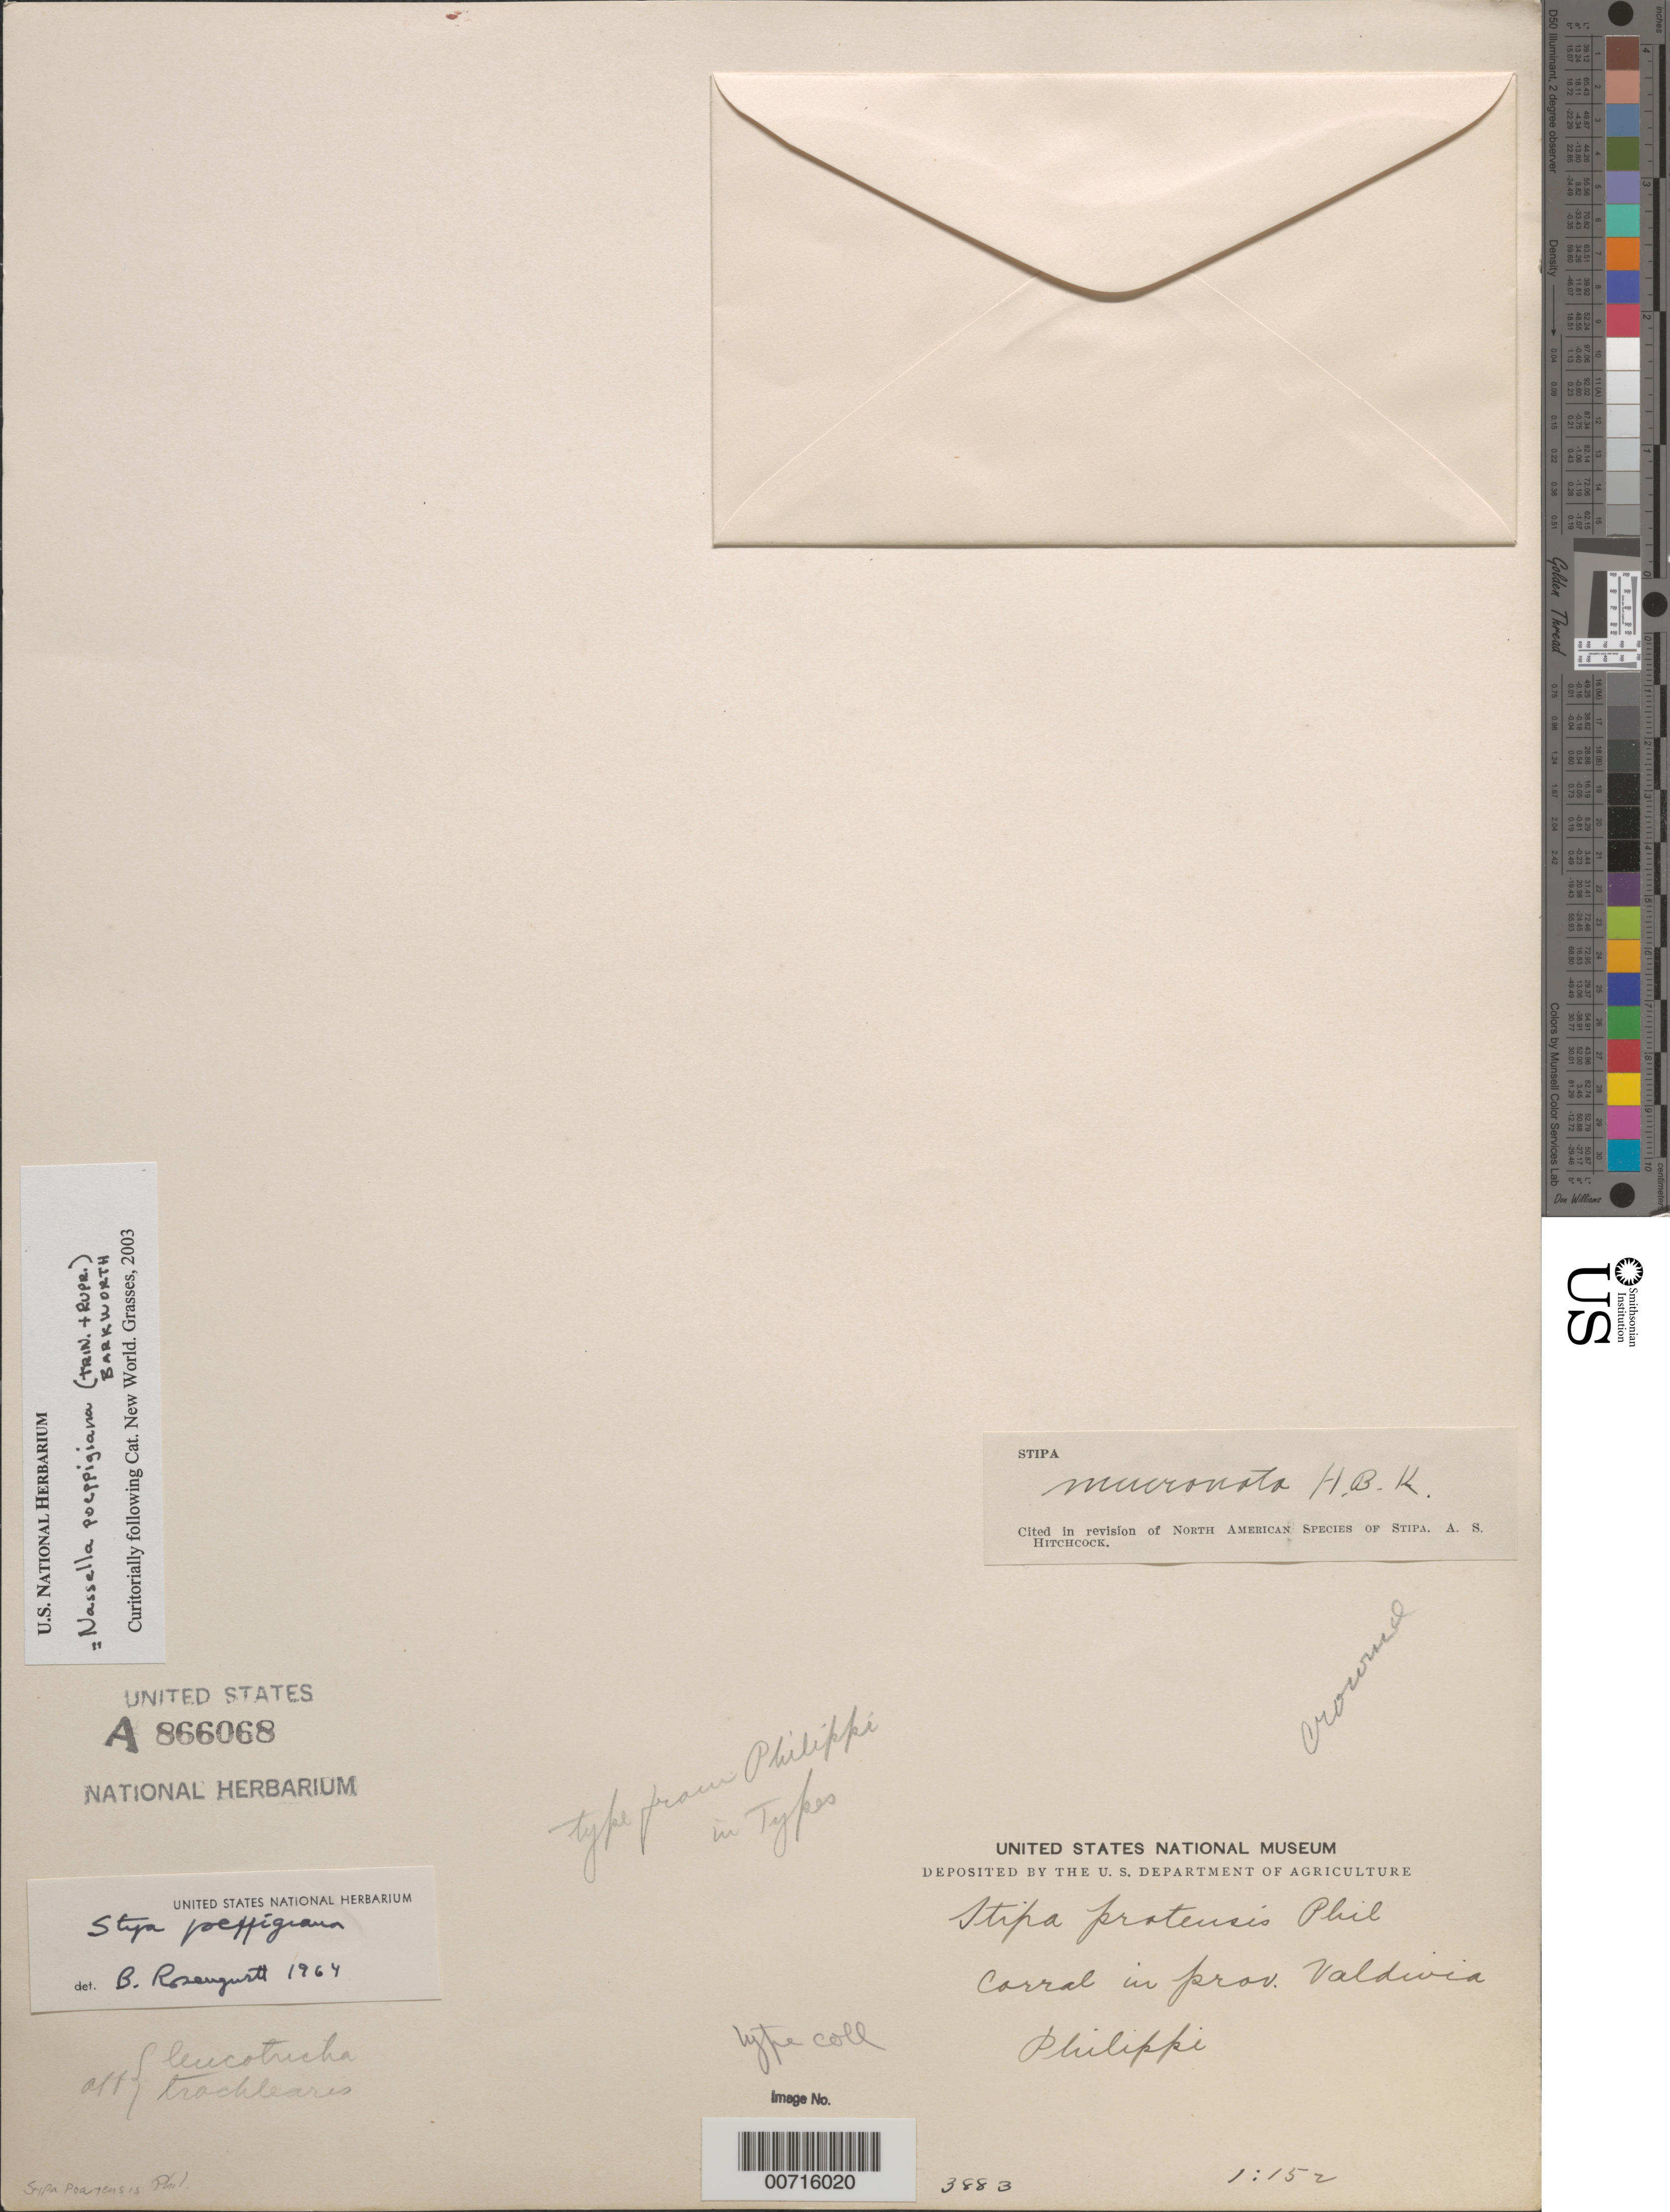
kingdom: Plantae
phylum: Tracheophyta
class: Liliopsida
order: Poales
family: Poaceae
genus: Nassella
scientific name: Nassella poeppigiana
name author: (Trin. & Rupr.) Barkworth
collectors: -. Philippi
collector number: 3883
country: Chile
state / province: Los Ríos (XIV)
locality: Corral in prov. Valdivia.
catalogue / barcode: US A866068